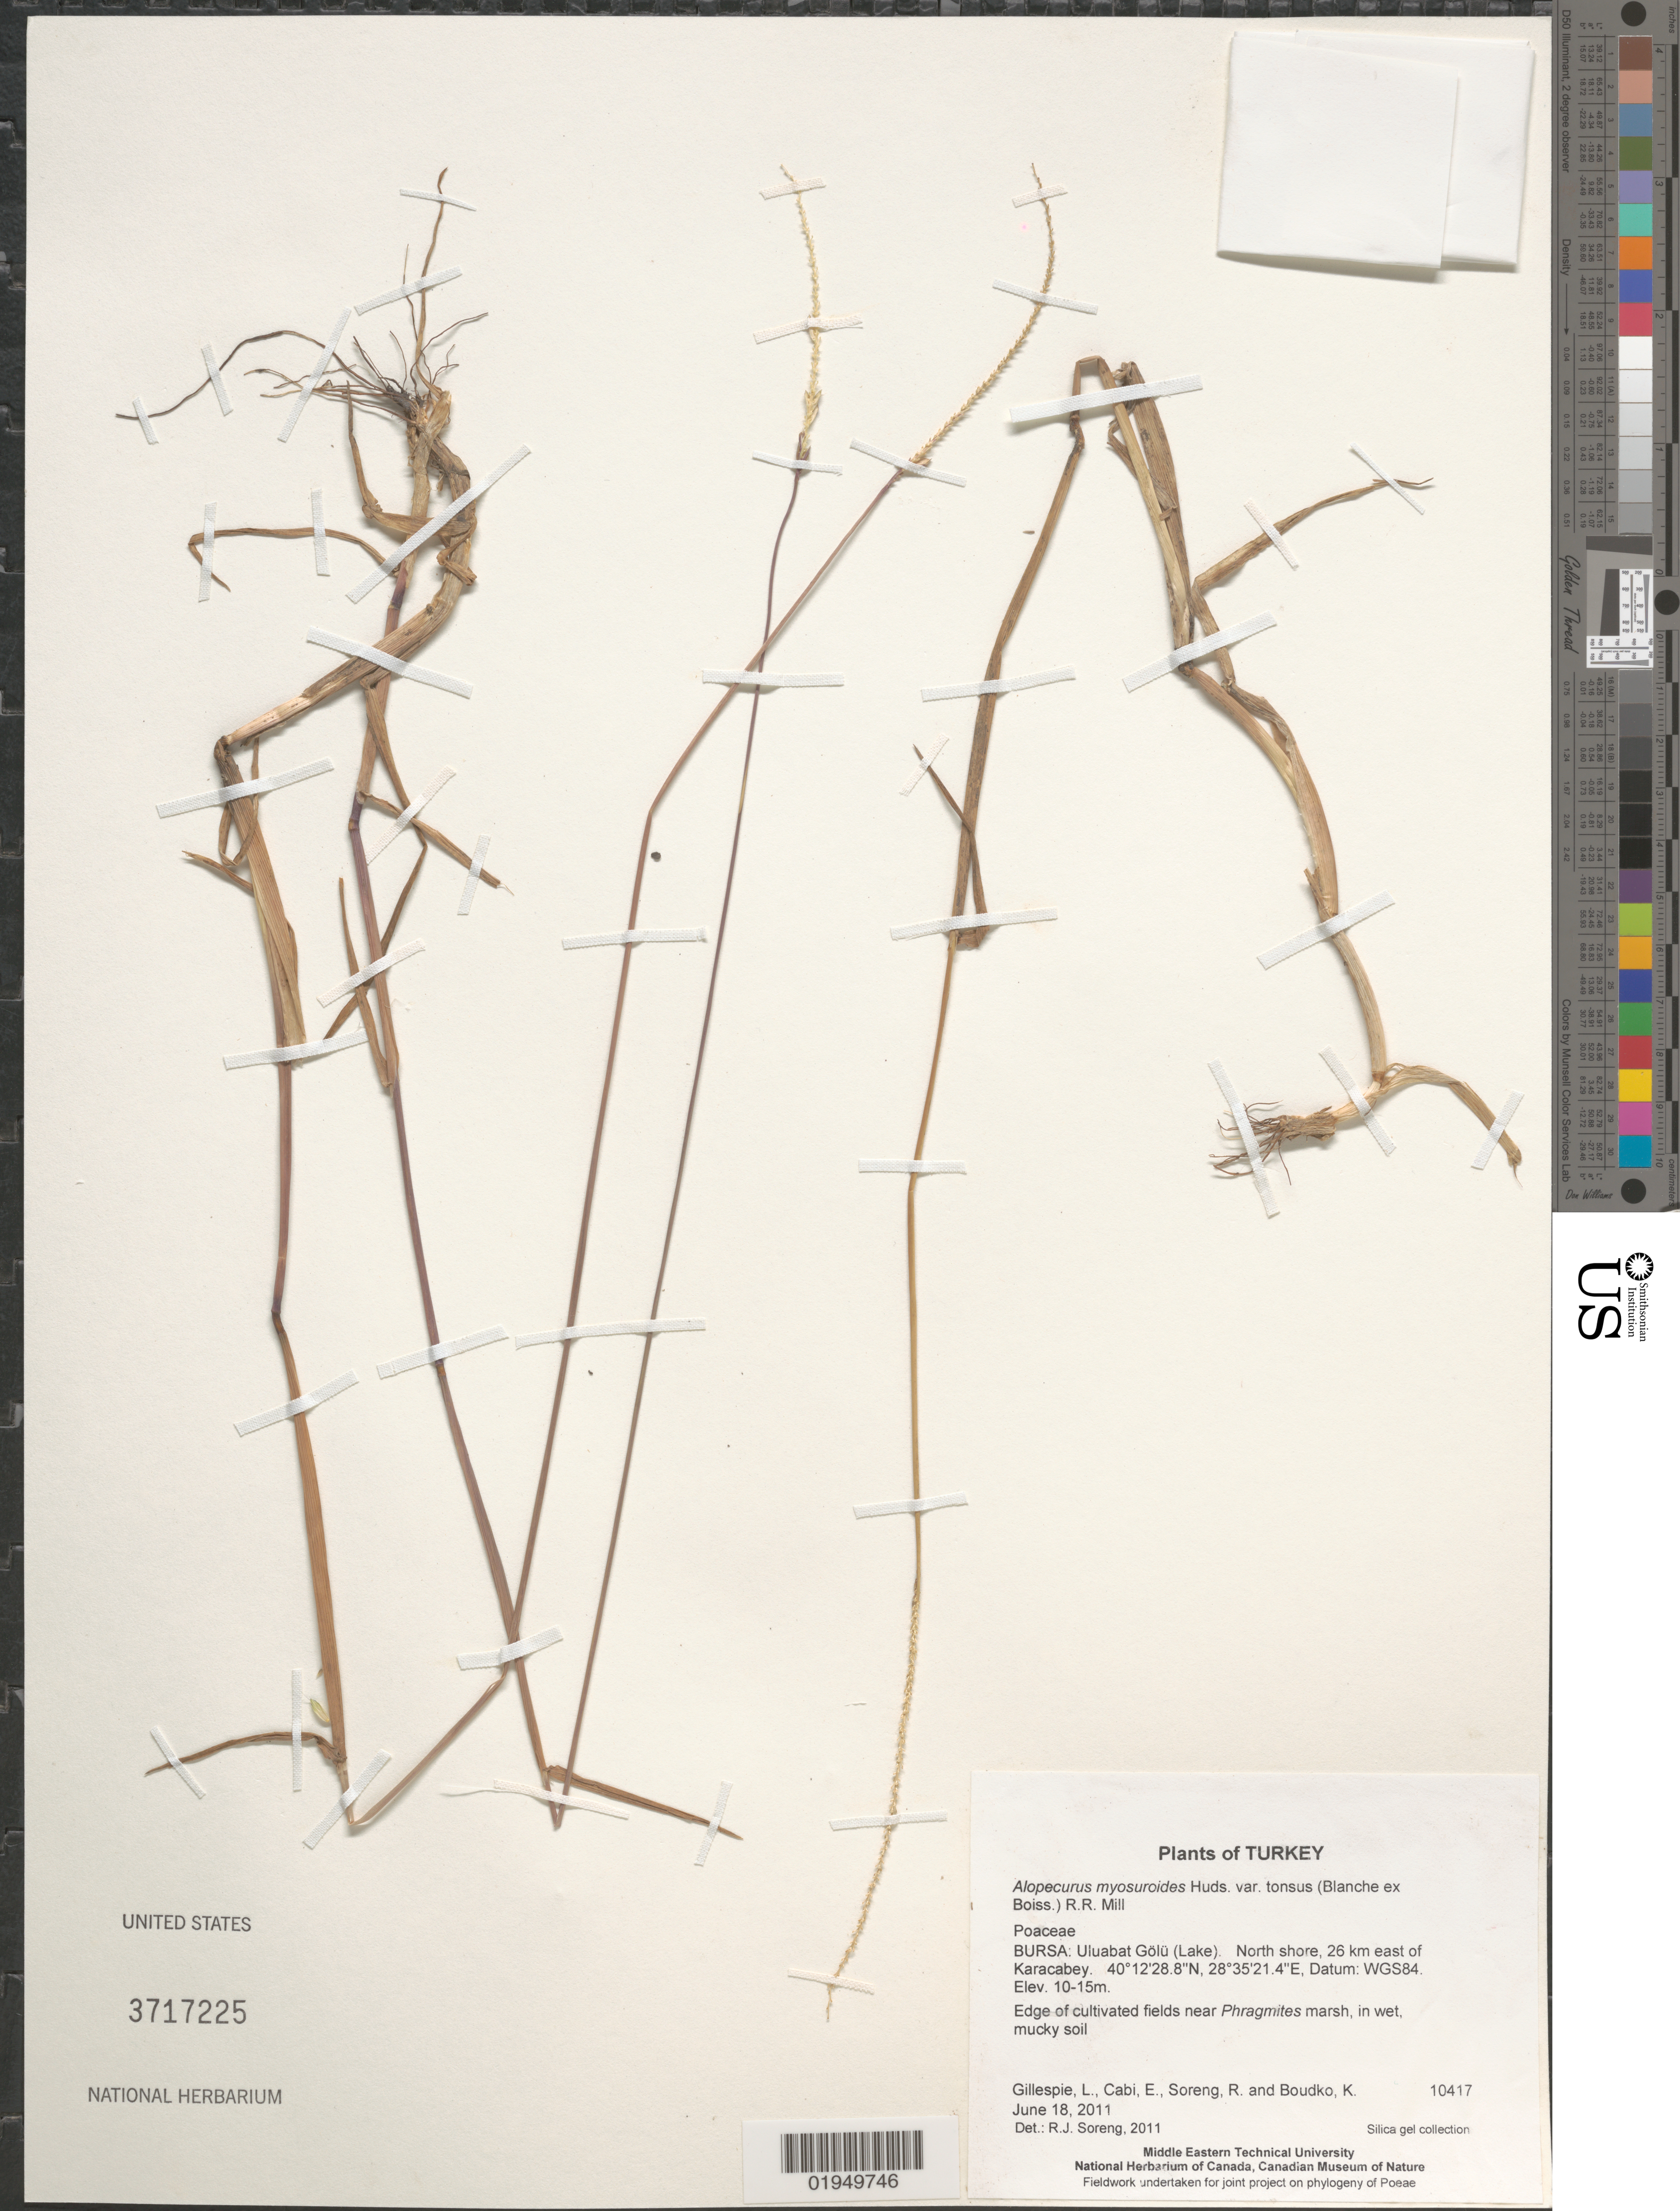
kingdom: Plantae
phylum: Tracheophyta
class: Liliopsida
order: Poales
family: Poaceae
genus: Alopecurus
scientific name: Alopecurus myosuroides var. tonsus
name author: (Blanche ex Boiss.) R.R. Mill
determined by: Soreng, Robert J., Research Associate (BOT), Smithsonian Institution - National Museum of Natural History (UNITED STATES)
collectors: L. J. Gillespie, E. Cabi, R. J. Soreng & K. Boudko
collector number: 10417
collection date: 2011-06-18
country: Turkey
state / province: Bursa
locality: Uluabat Gölü (Lake). North shore, 26 km east of Karacabey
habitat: Edge of cultivated fields near Phragmites marsh, in wet, mucky soil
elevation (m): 10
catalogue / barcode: US 3717225